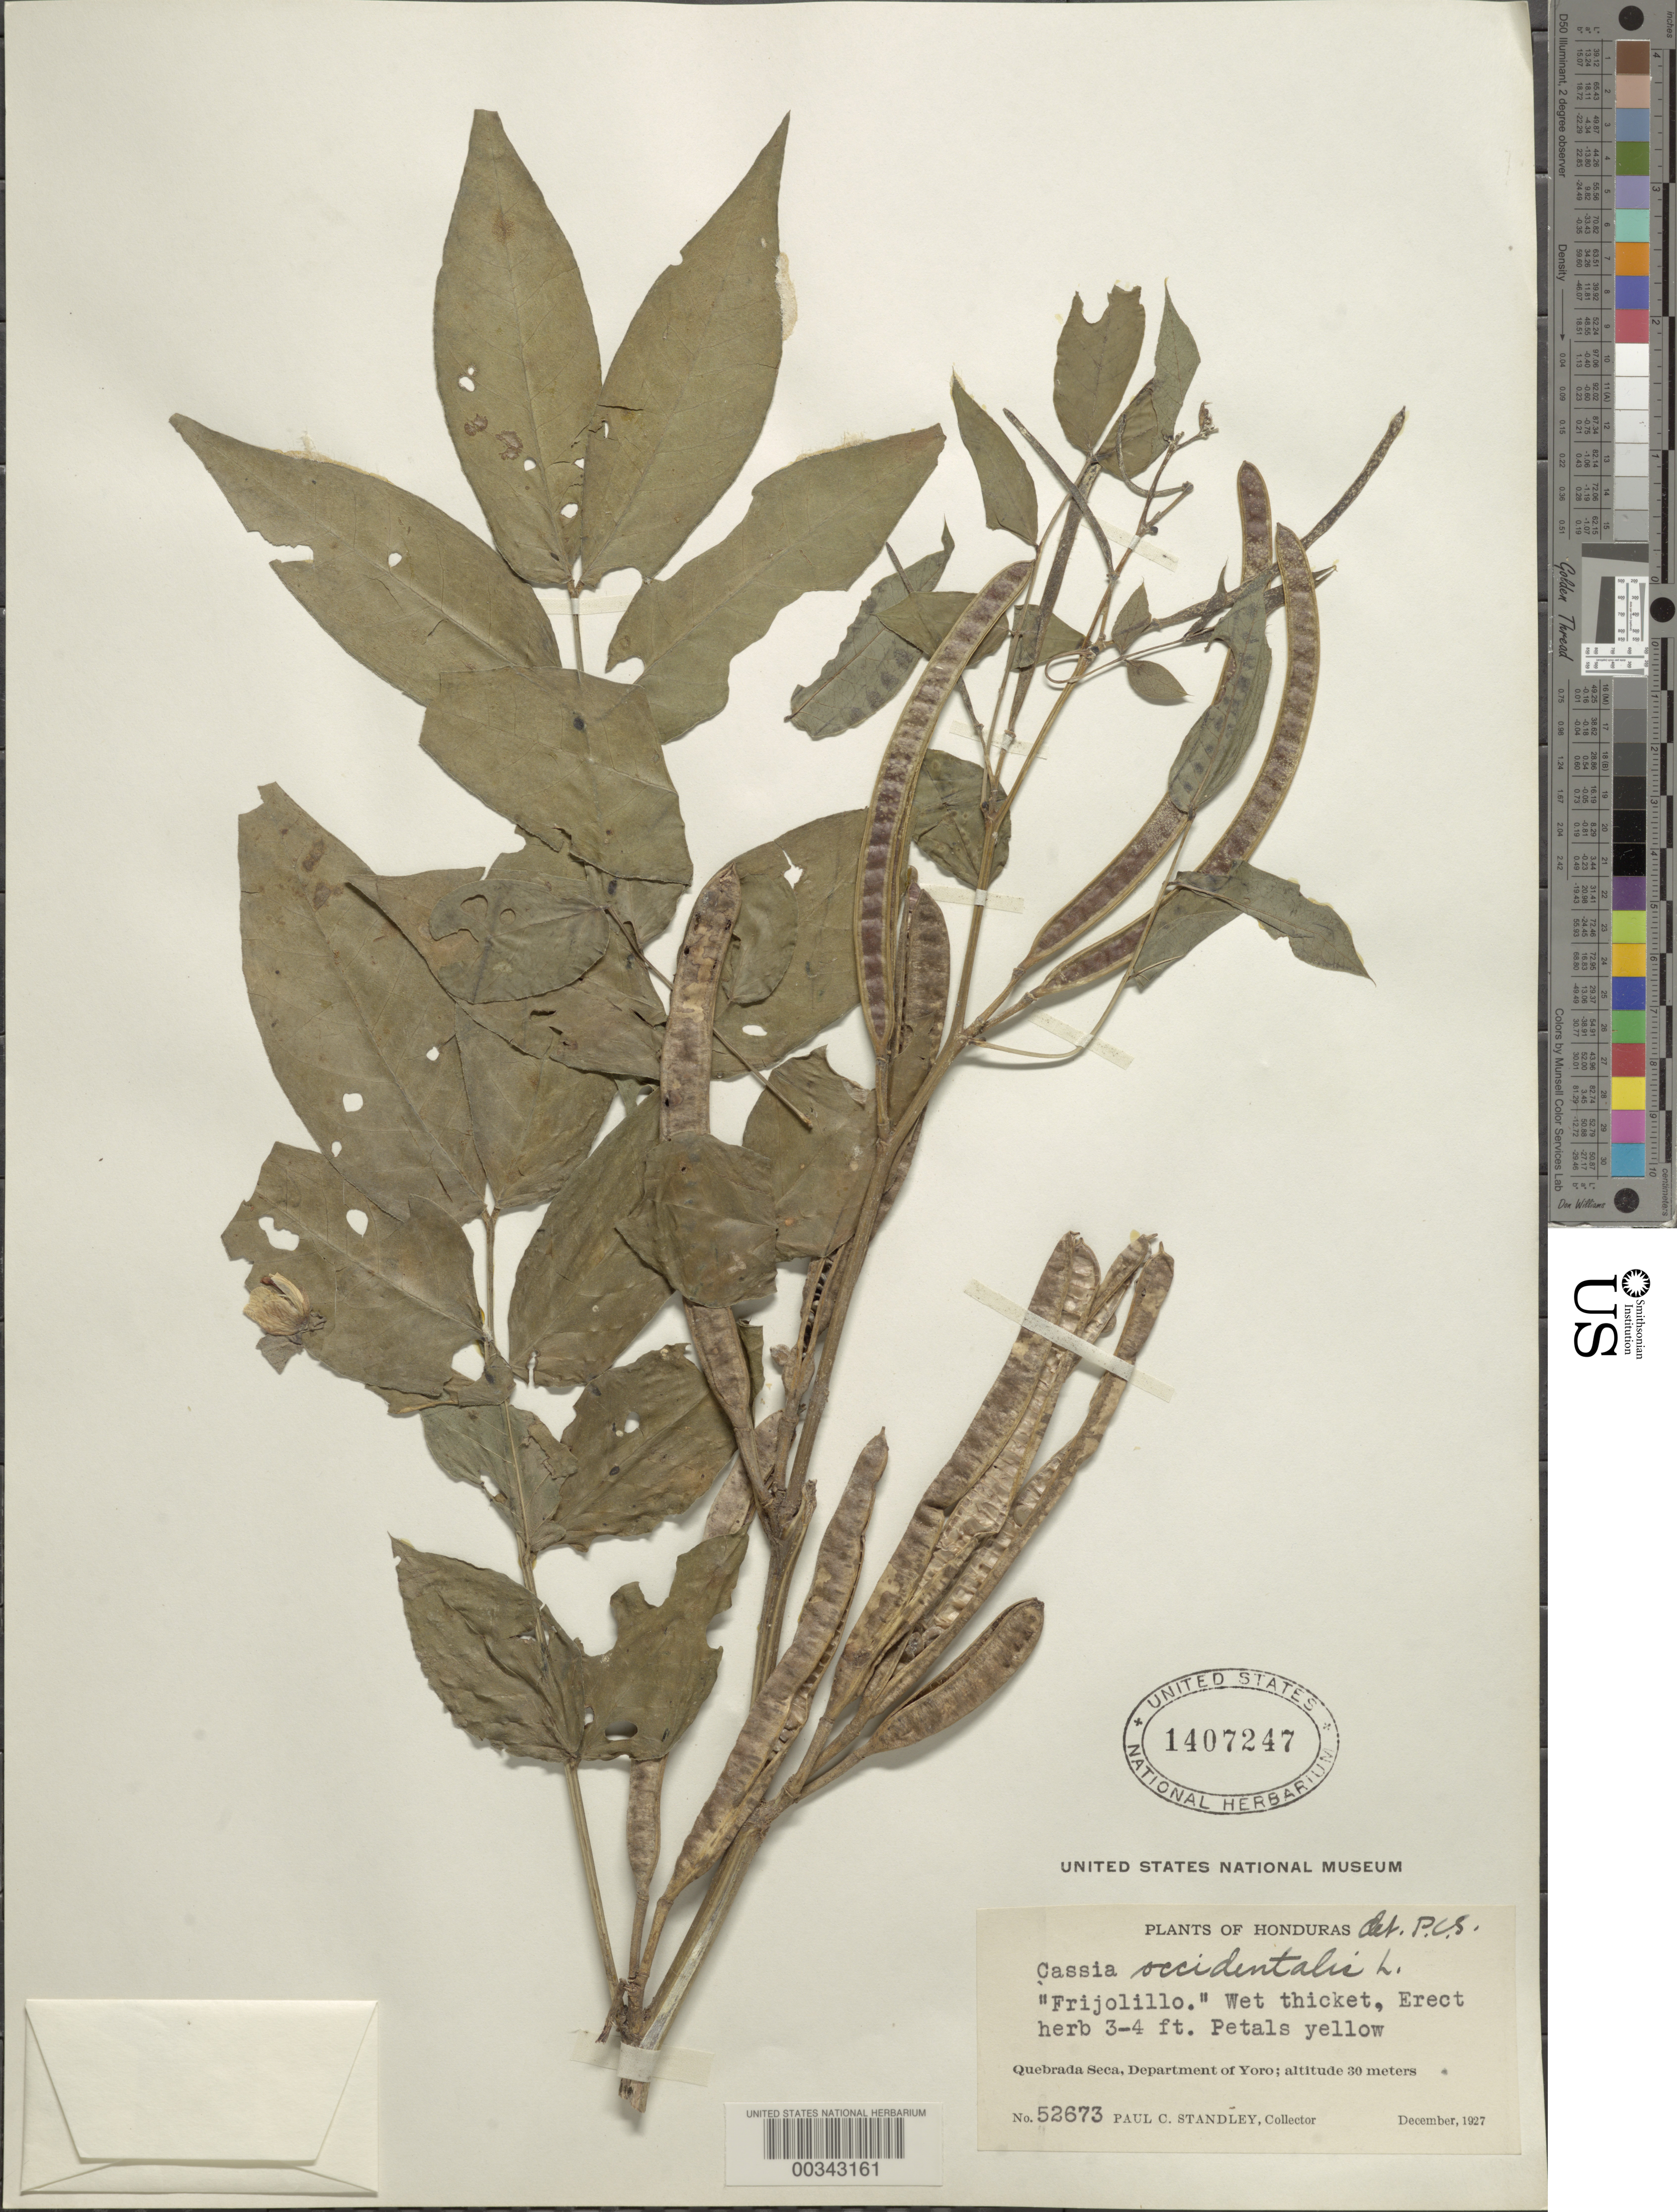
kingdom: Plantae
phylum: Tracheophyta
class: Magnoliopsida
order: Fabales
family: Fabaceae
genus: Senna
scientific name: Senna occidentalis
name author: (L.) Link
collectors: P. C. Standley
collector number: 52673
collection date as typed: Dec 1927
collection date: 1927-12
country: Honduras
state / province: Yoro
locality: Quebrada Seca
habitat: Wet thicket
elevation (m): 30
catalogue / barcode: US 1407247